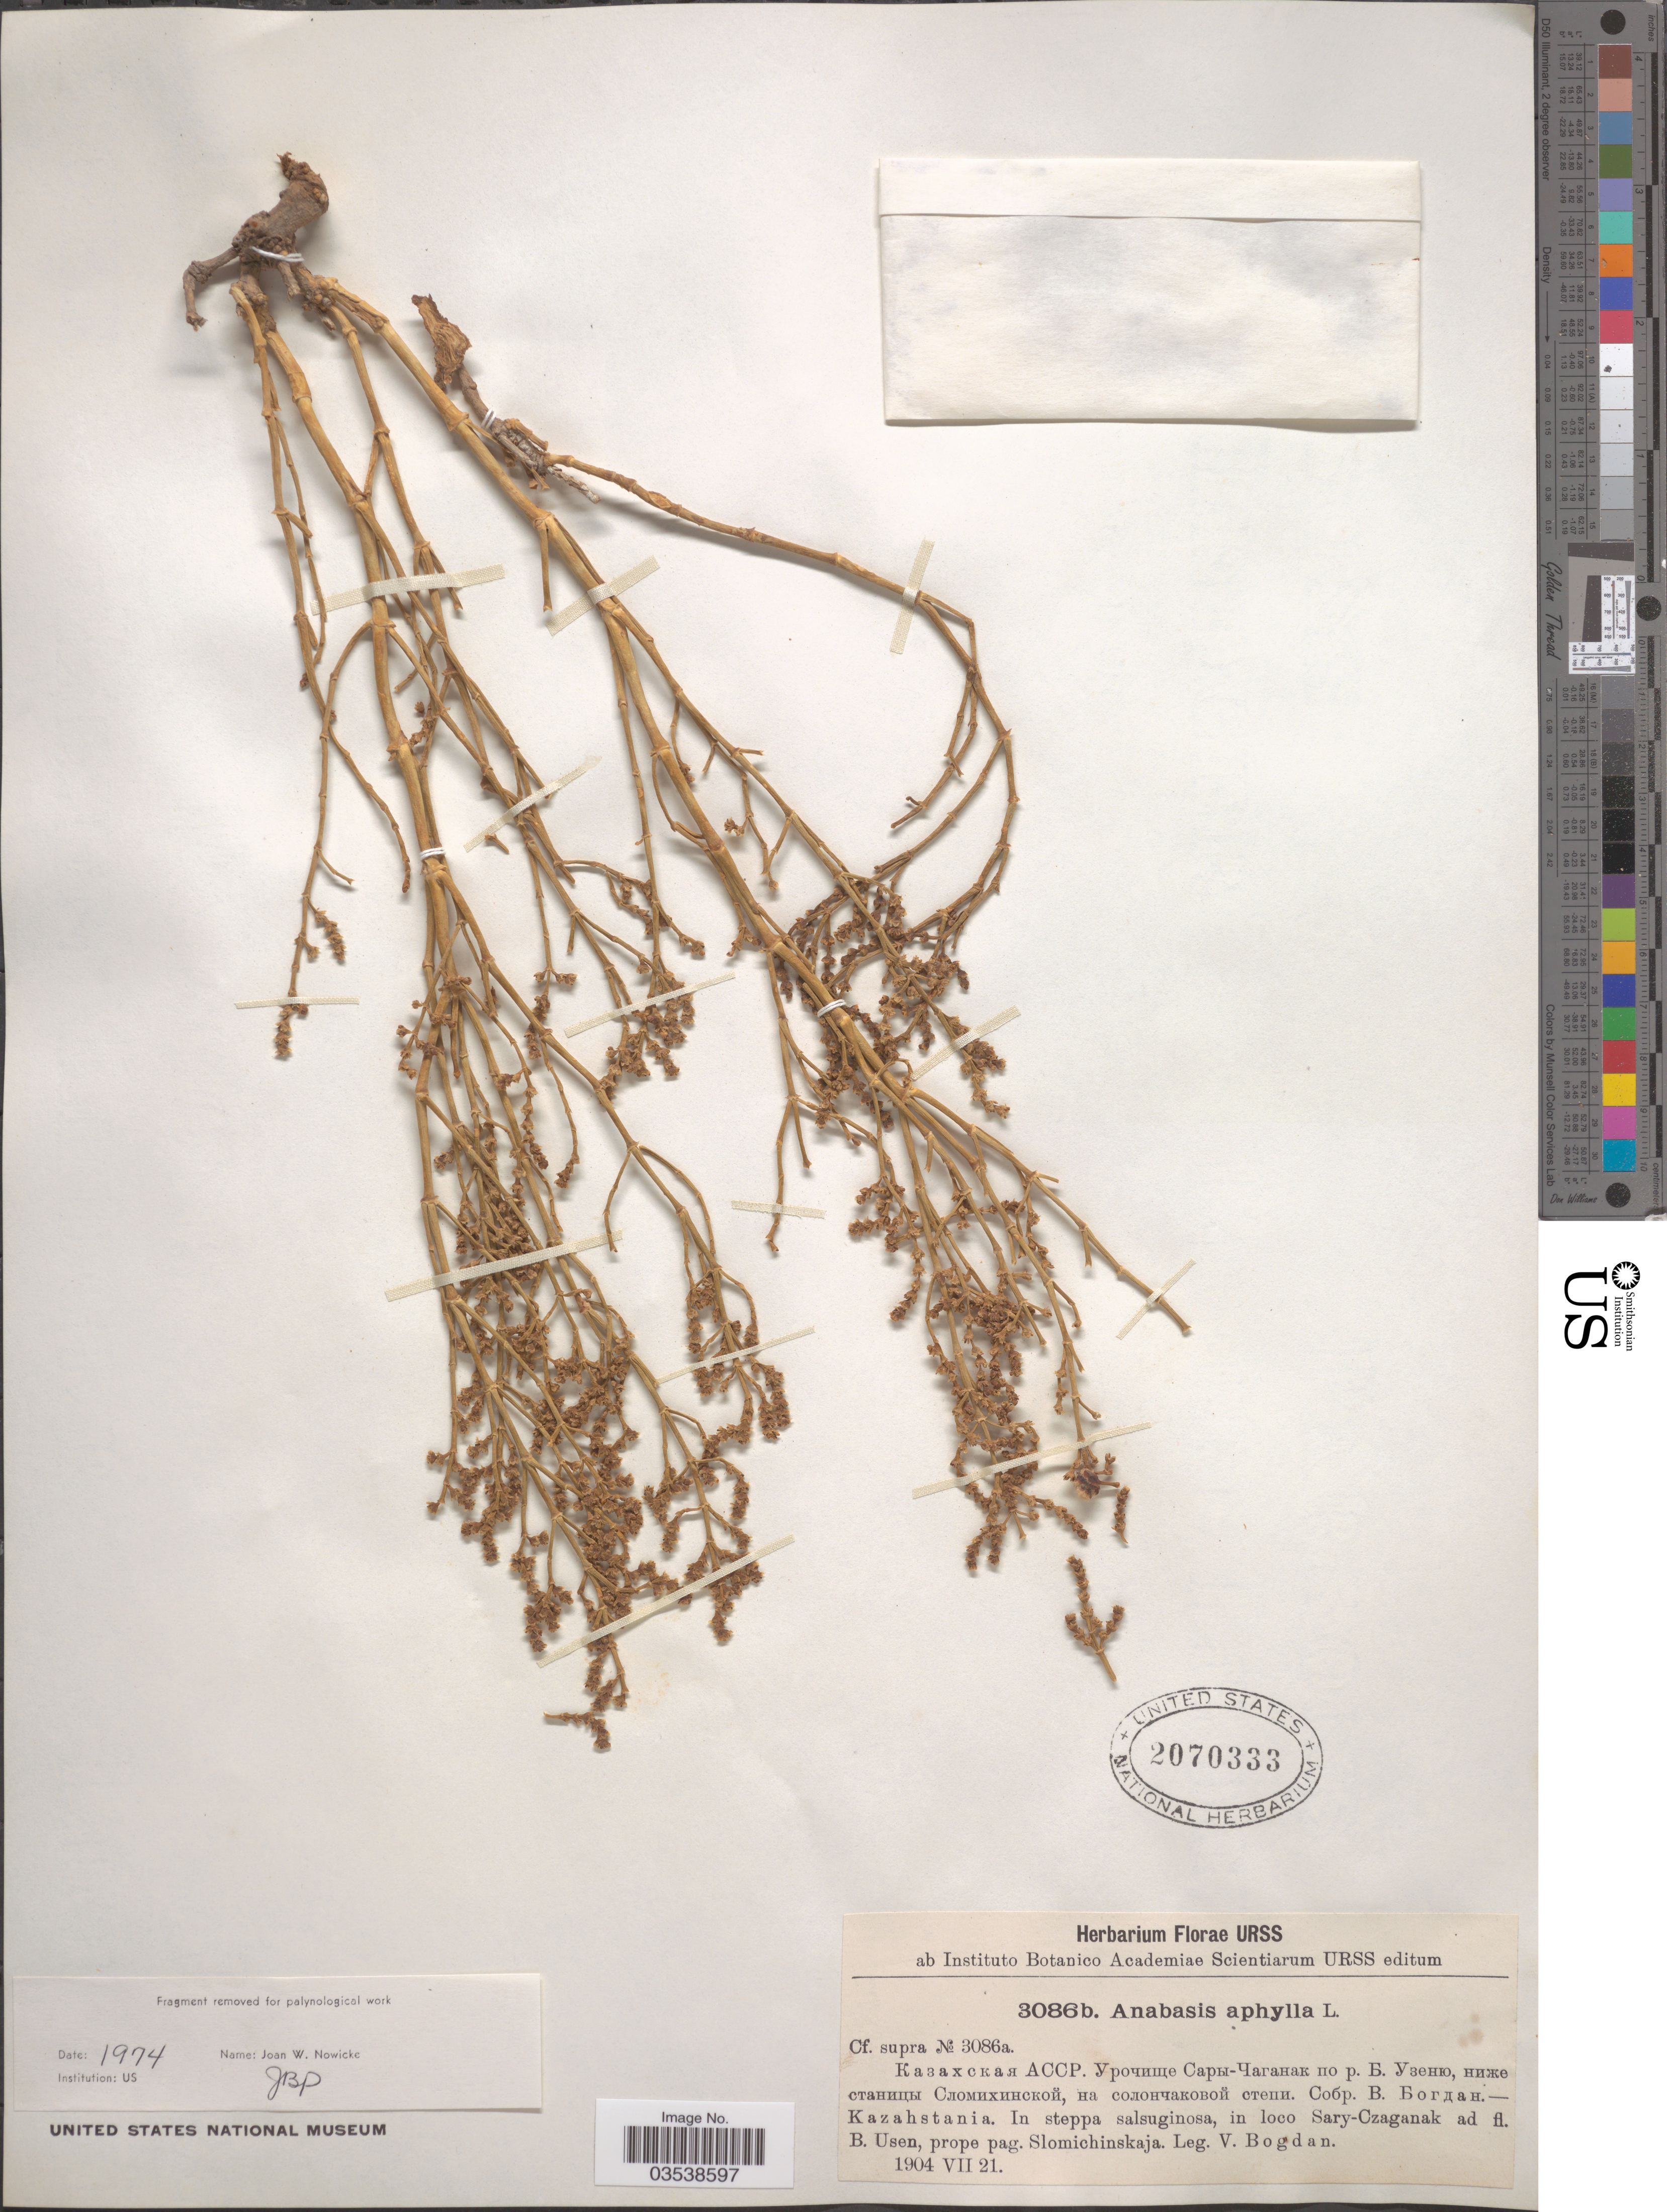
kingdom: Plantae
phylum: Tracheophyta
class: Magnoliopsida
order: Caryophyllales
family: Amaranthaceae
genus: Anabasis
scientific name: Anabasis aphylla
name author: L.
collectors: V. Bogdan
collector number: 3086b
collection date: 1904-07-21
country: Kazakhstan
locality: Kazahstania. In steppa salsuginosa, in loco Sary-Czaganak ad fl. B. Usen, prope pag. Slomichinskaja.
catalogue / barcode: US 2070333